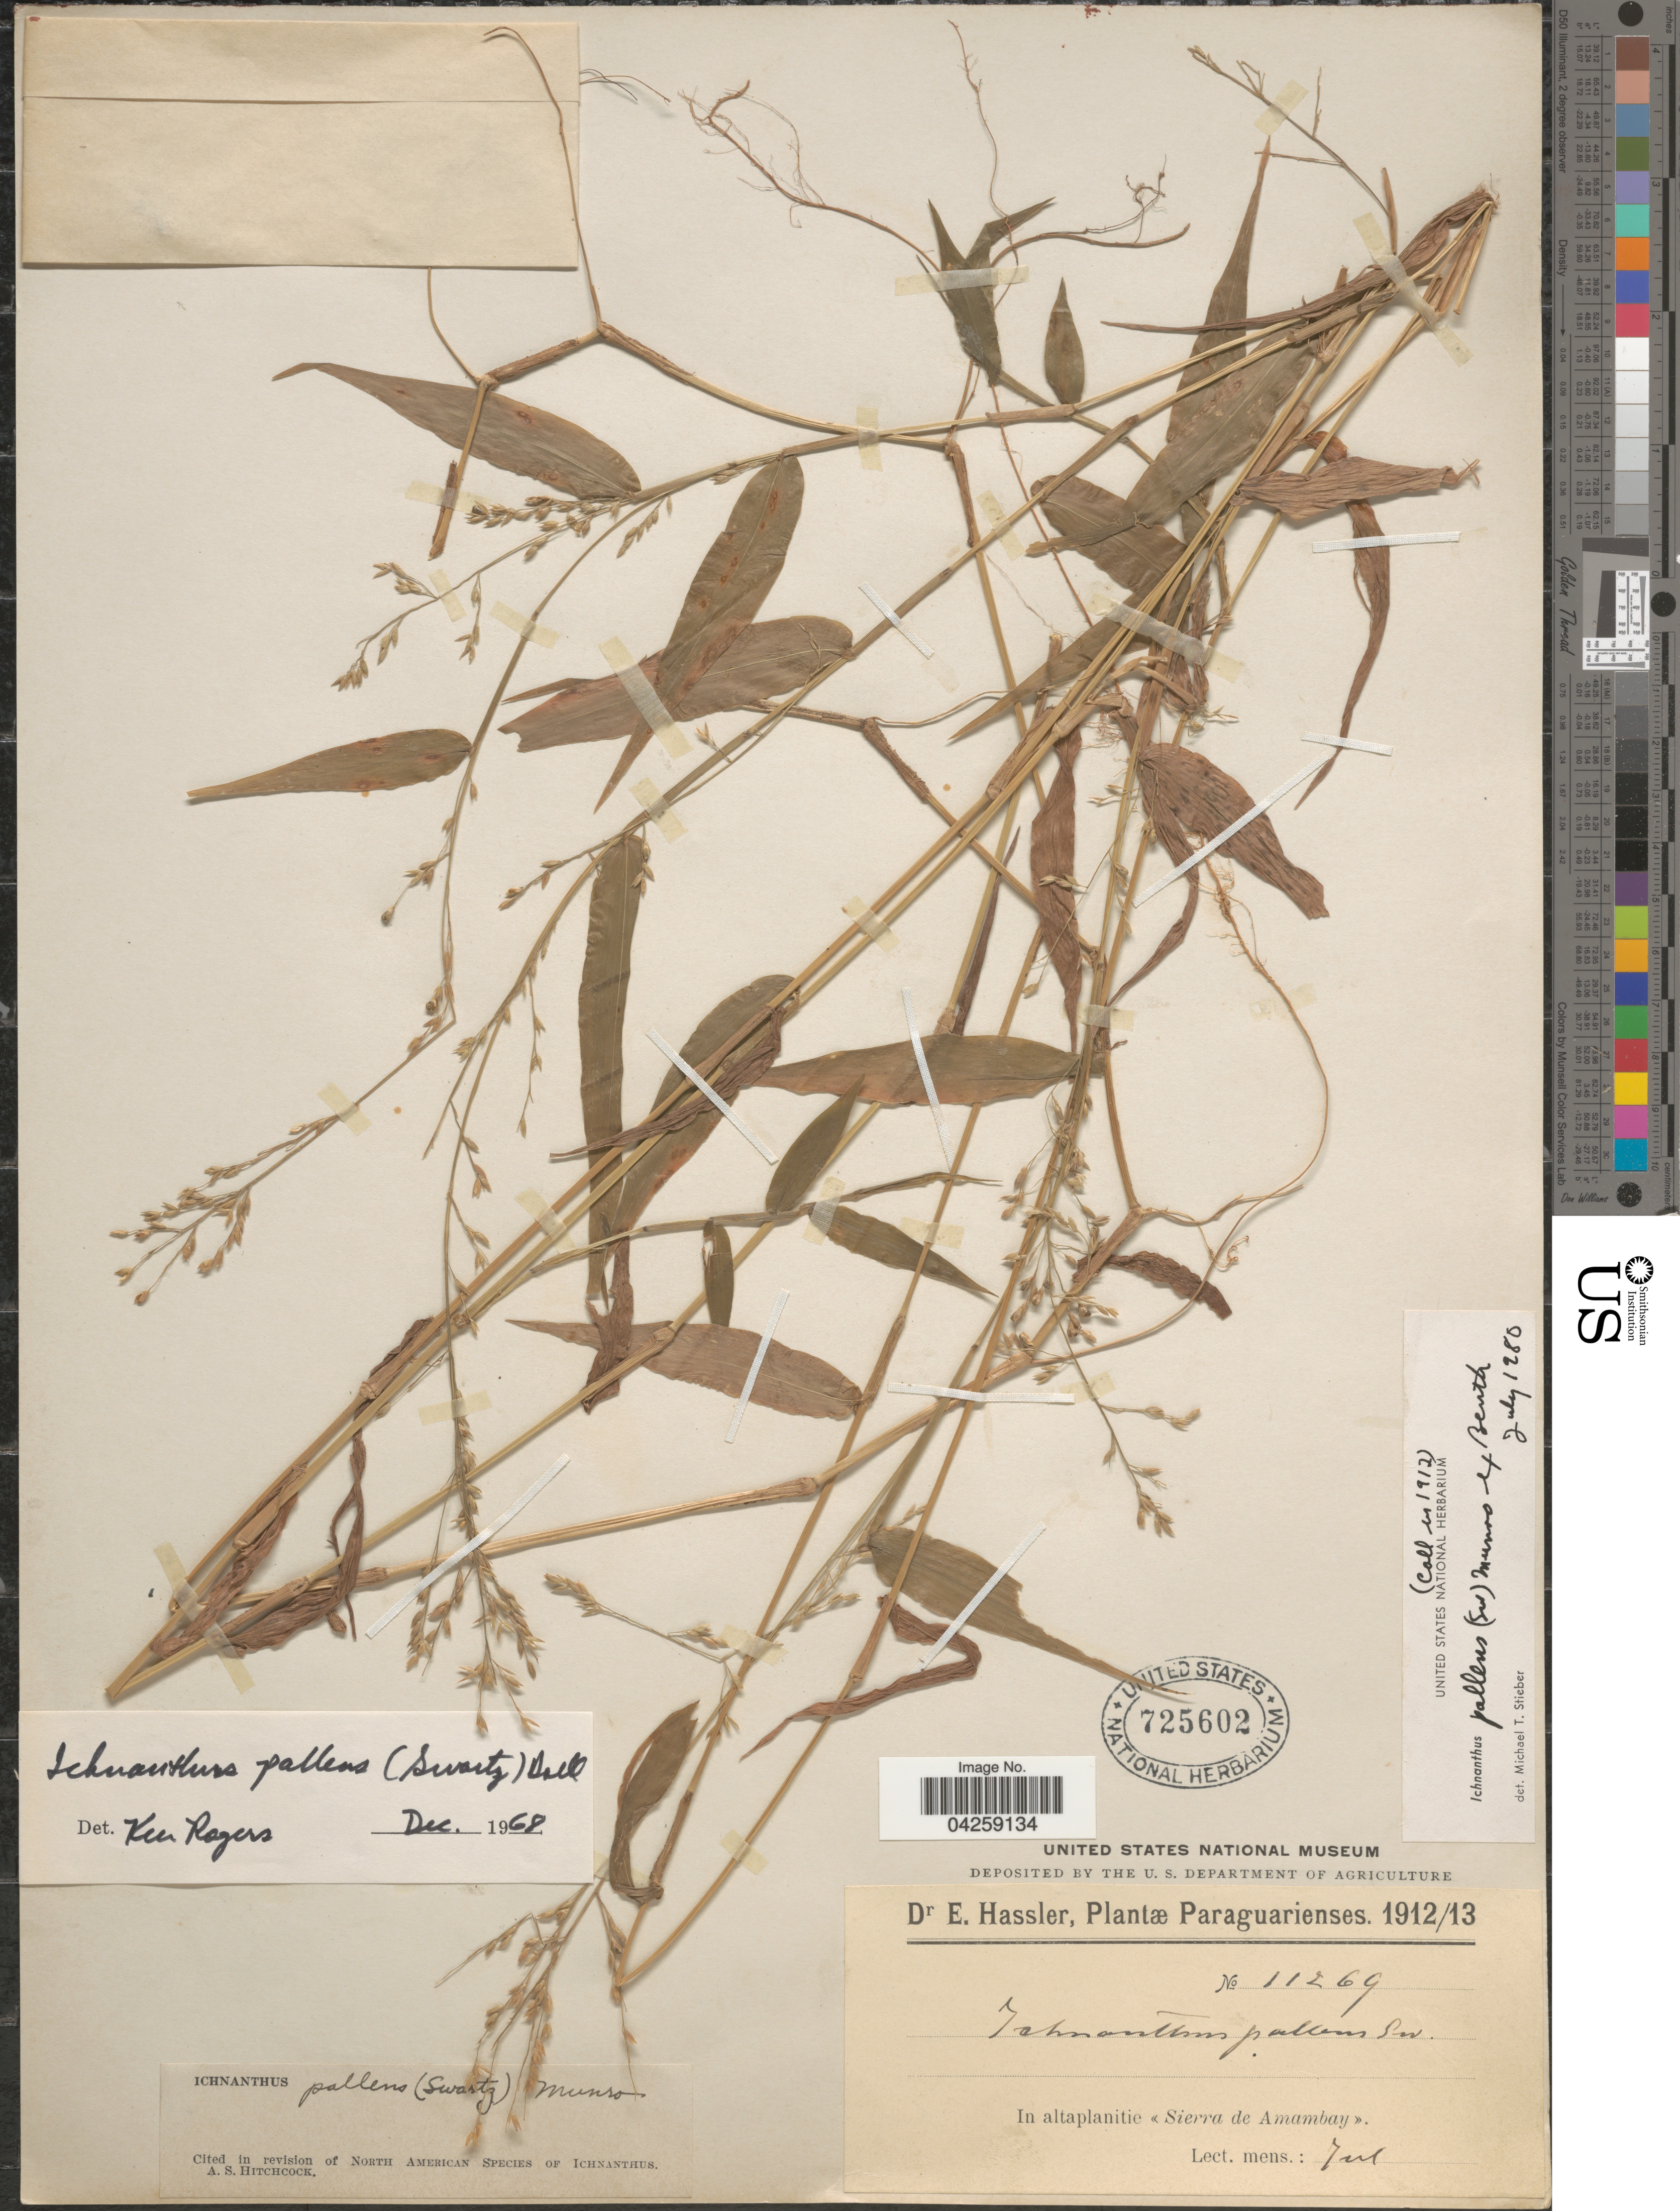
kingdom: Plantae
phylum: Tracheophyta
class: Liliopsida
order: Poales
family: Poaceae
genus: Ichnanthus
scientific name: Ichnanthus pallens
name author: (Sw.) Munro ex Benth.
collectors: E. Hassler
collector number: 11269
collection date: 1912-07/1913-07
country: Paraguay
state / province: Amambay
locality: In altaplanitie « Sierra de Amambay ».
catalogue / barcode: US 725602